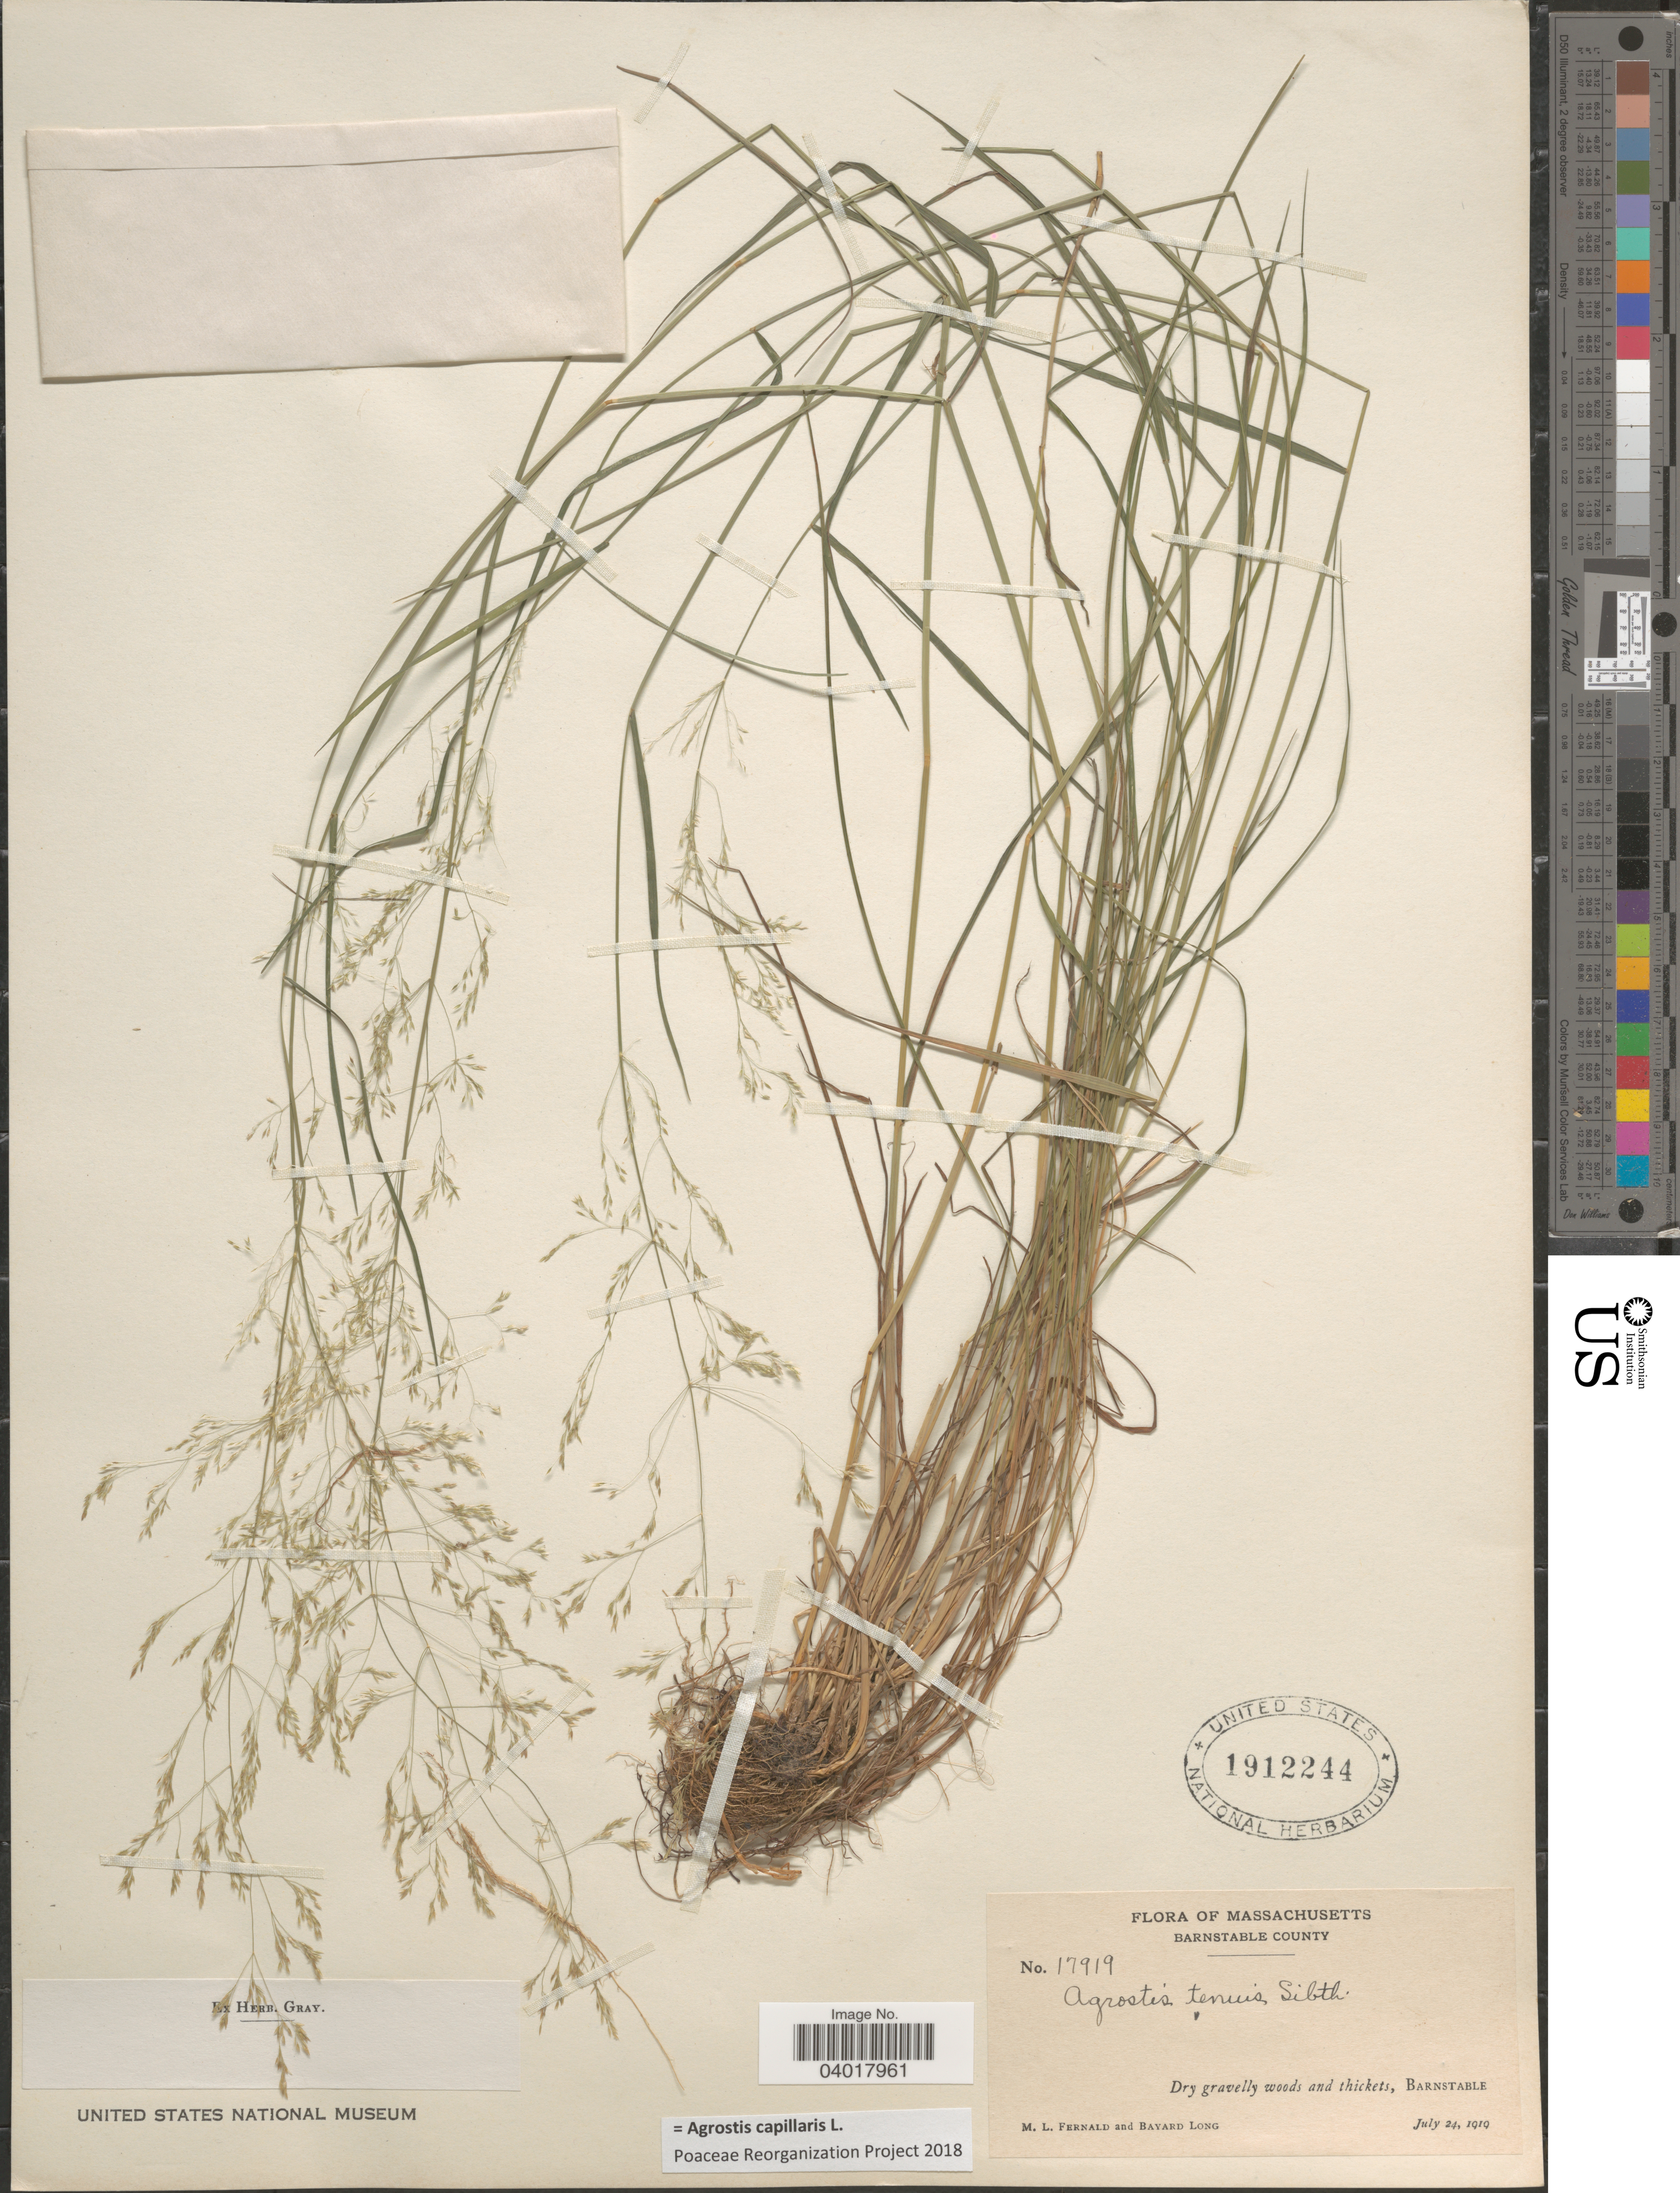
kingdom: Plantae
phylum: Tracheophyta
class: Liliopsida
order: Poales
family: Poaceae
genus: Agrostis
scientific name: Agrostis capillaris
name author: L.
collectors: M. L. Fernald & B. Long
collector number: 17919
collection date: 1919-07-24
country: United States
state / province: Massachusetts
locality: Barnstable County. Dry gravelly woods and thickets, Barnstable.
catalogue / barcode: US 1912244